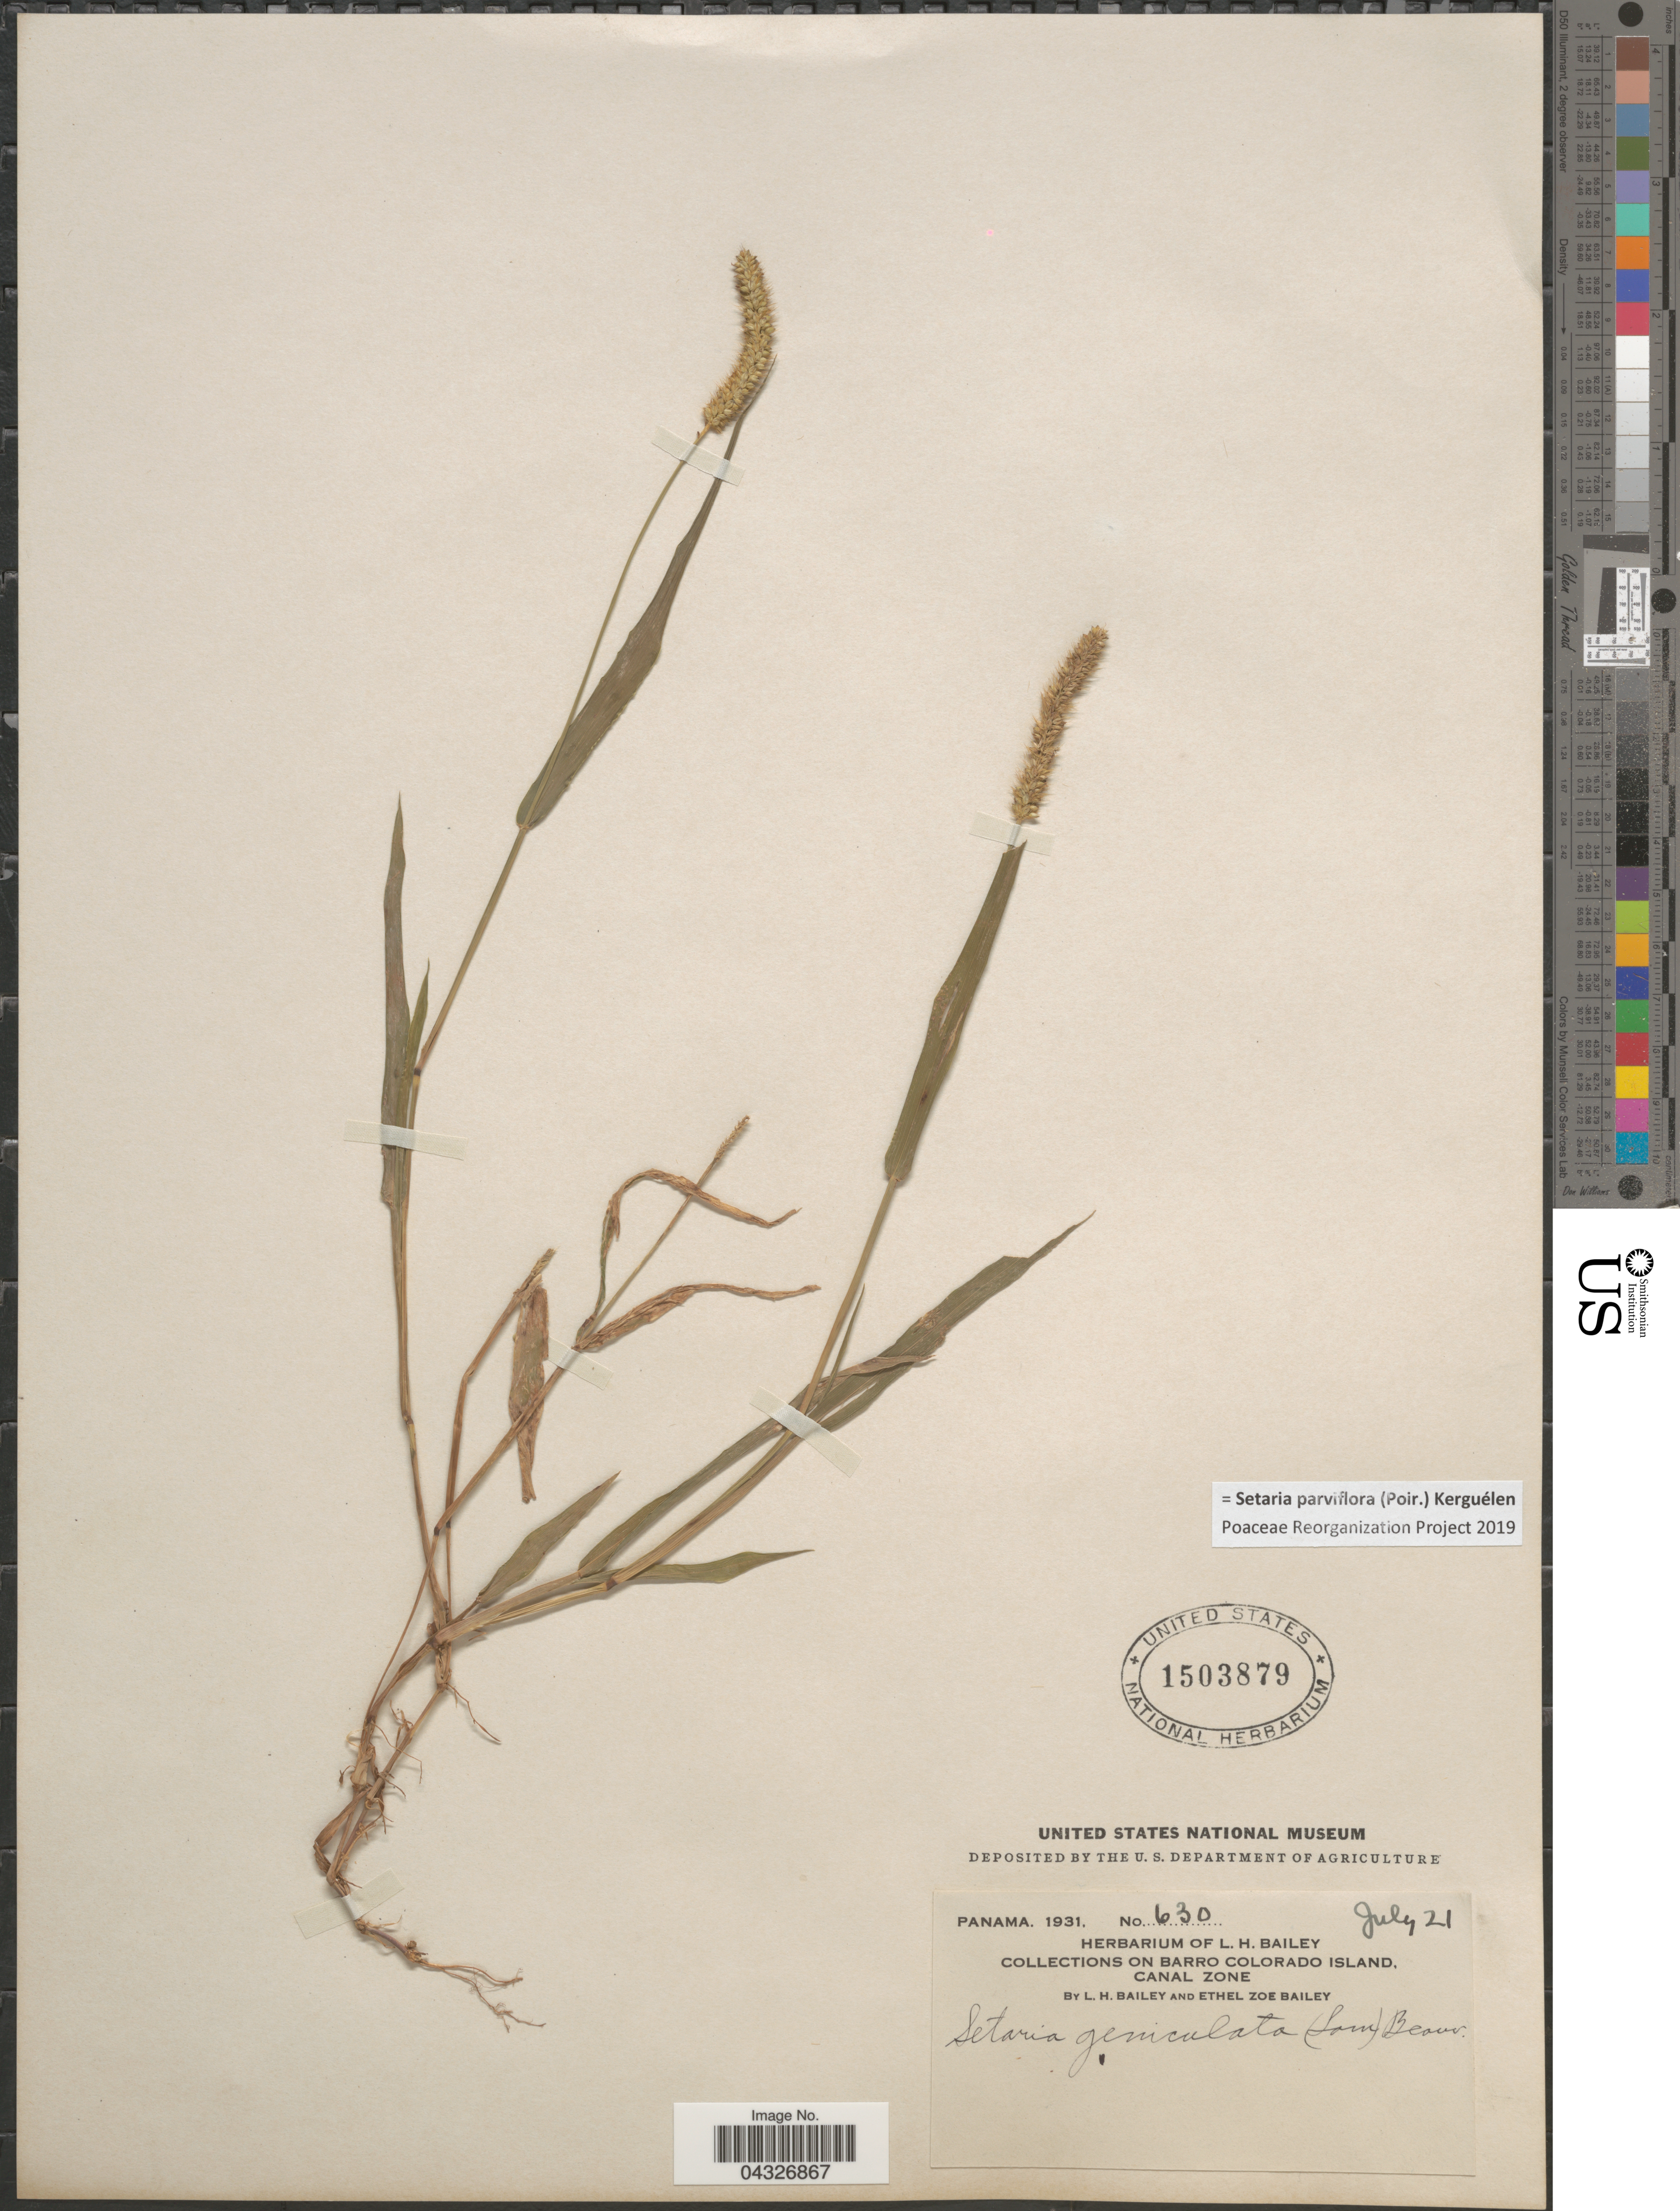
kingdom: Plantae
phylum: Tracheophyta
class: Liliopsida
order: Poales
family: Poaceae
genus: Setaria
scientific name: Setaria parviflora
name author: (Poir.) Kerguélen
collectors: L. H. Bailey & E. Z. Bailey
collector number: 630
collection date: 1931-07-21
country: Panama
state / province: Panamá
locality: Barro Colorado Island, Canal Zone.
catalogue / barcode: US 1503879